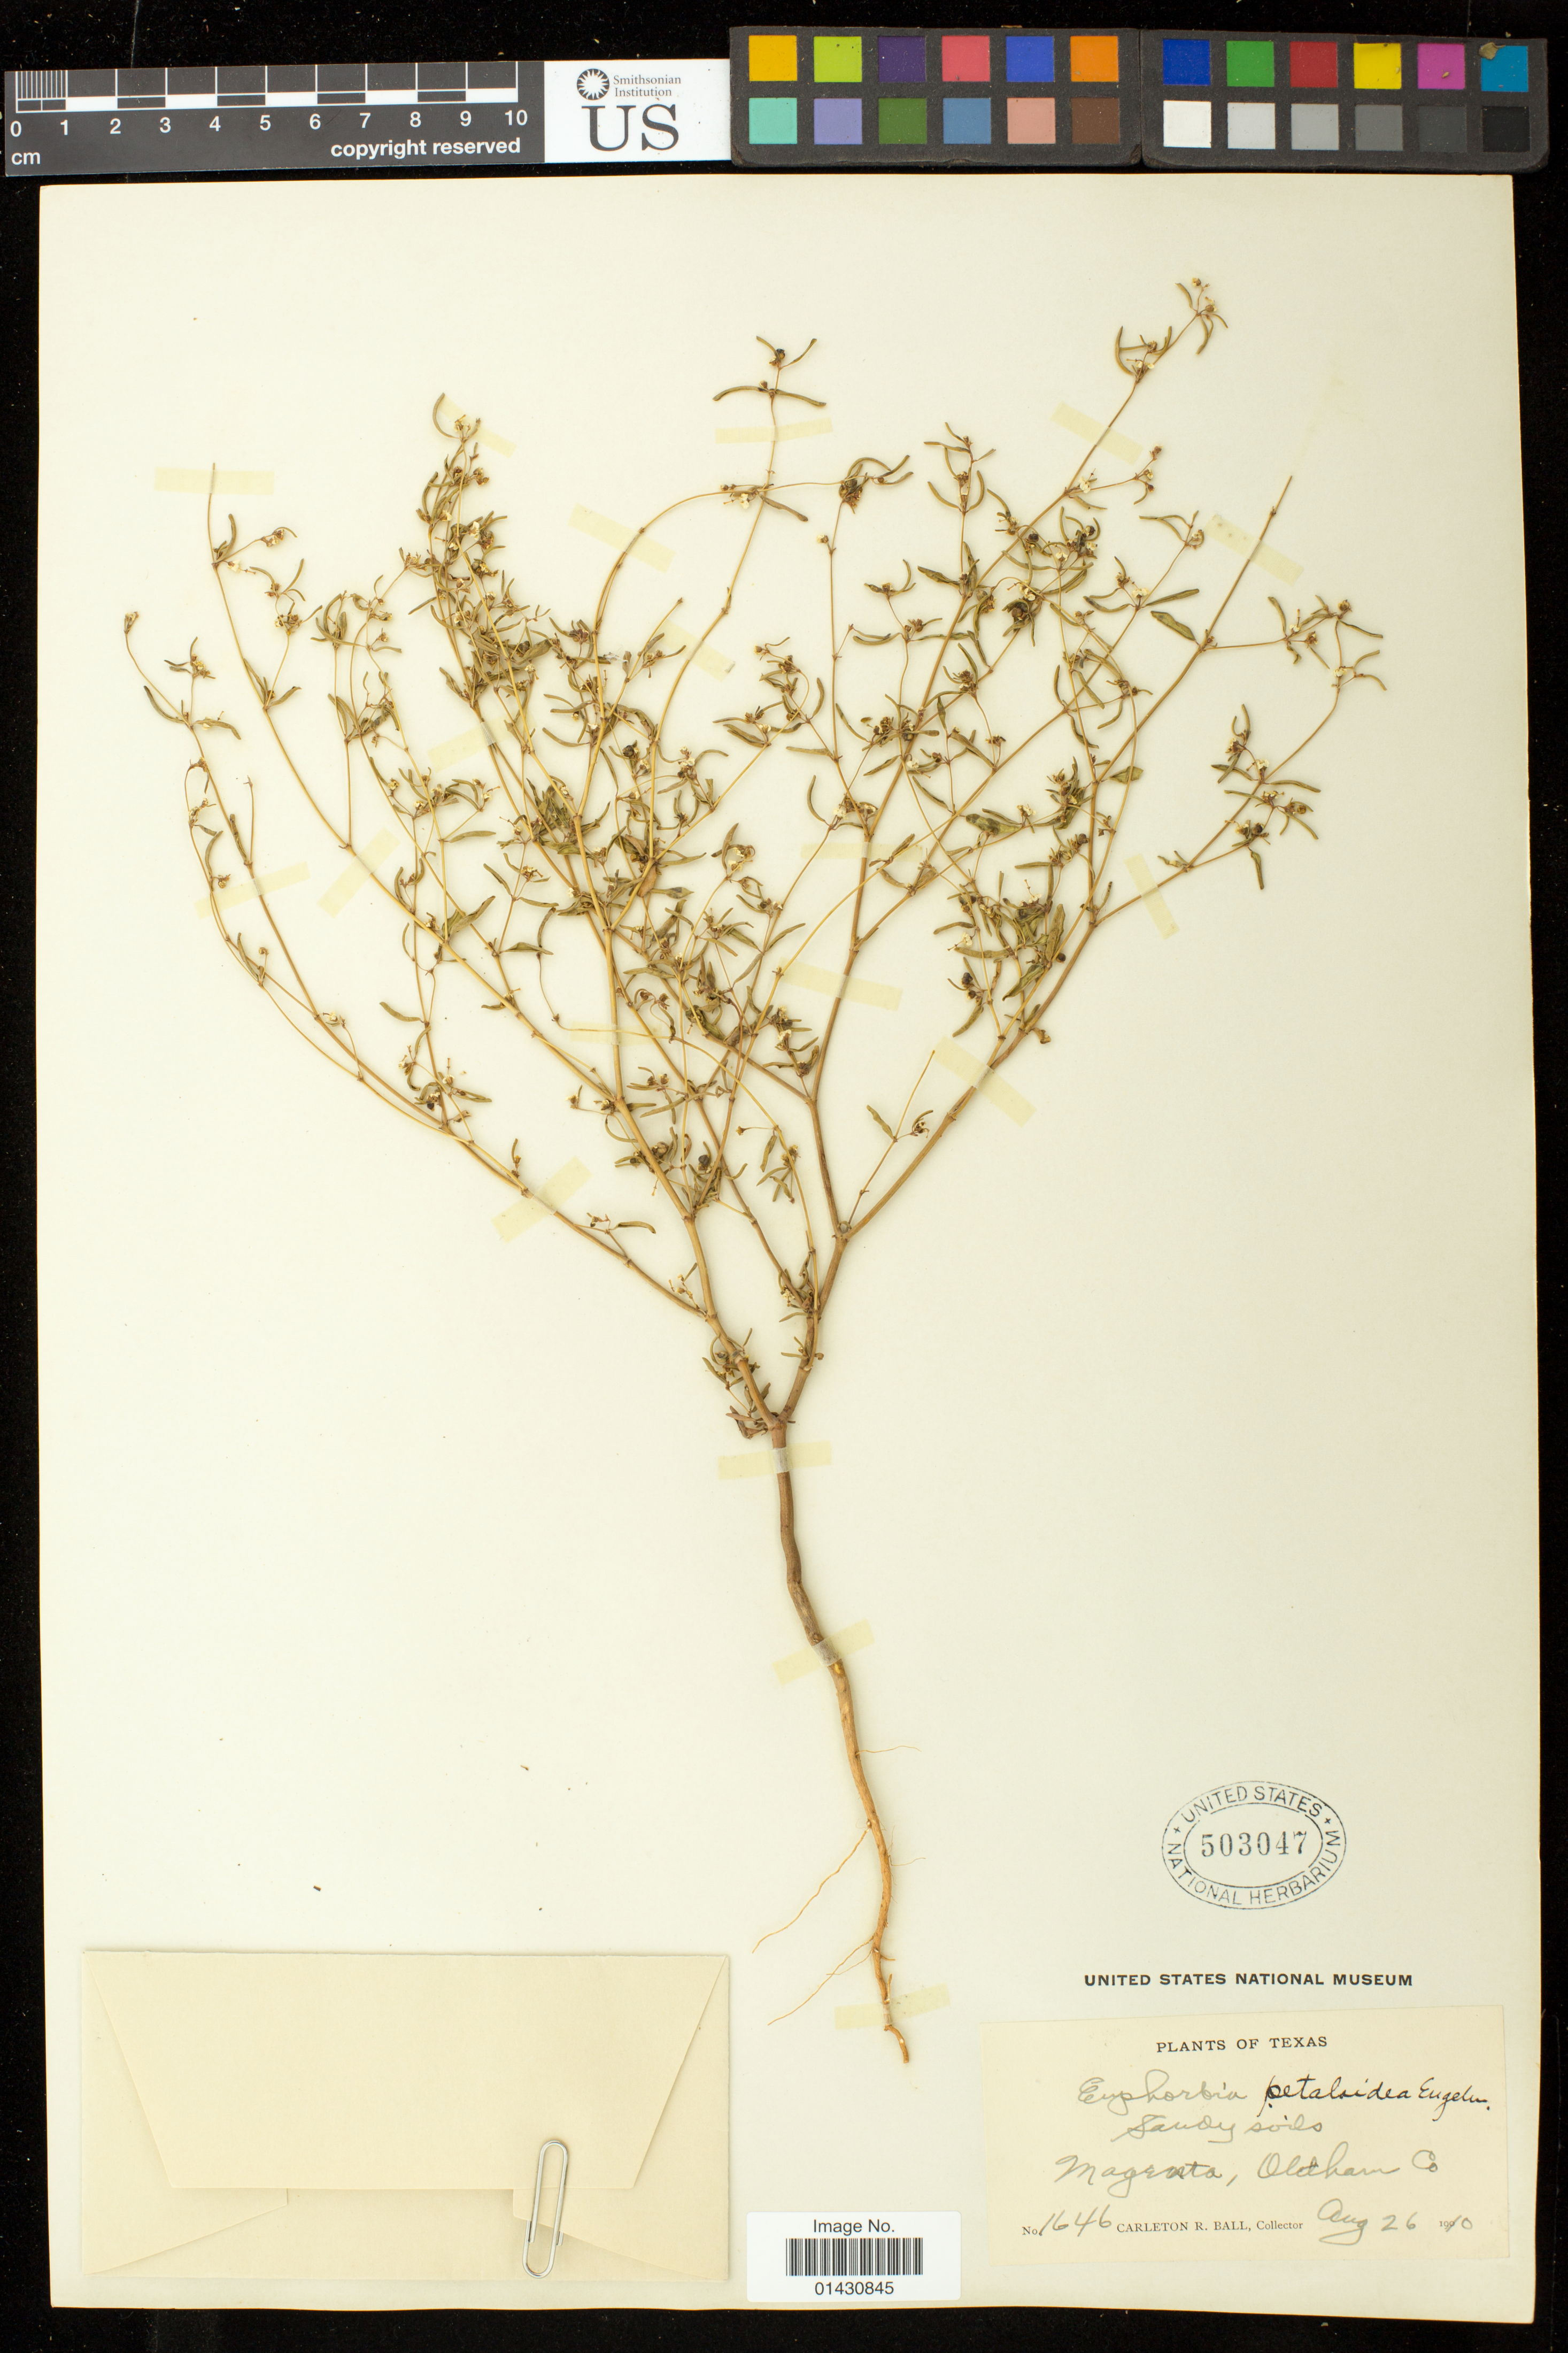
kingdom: Plantae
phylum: Tracheophyta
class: Magnoliopsida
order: Malpighiales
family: Euphorbiaceae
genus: Euphorbia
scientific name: Euphorbia missurica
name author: Raf.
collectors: C. R. Ball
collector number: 1646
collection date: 1910-08-26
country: United States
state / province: Texas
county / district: Oldham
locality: Magenta;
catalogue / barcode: US 503047